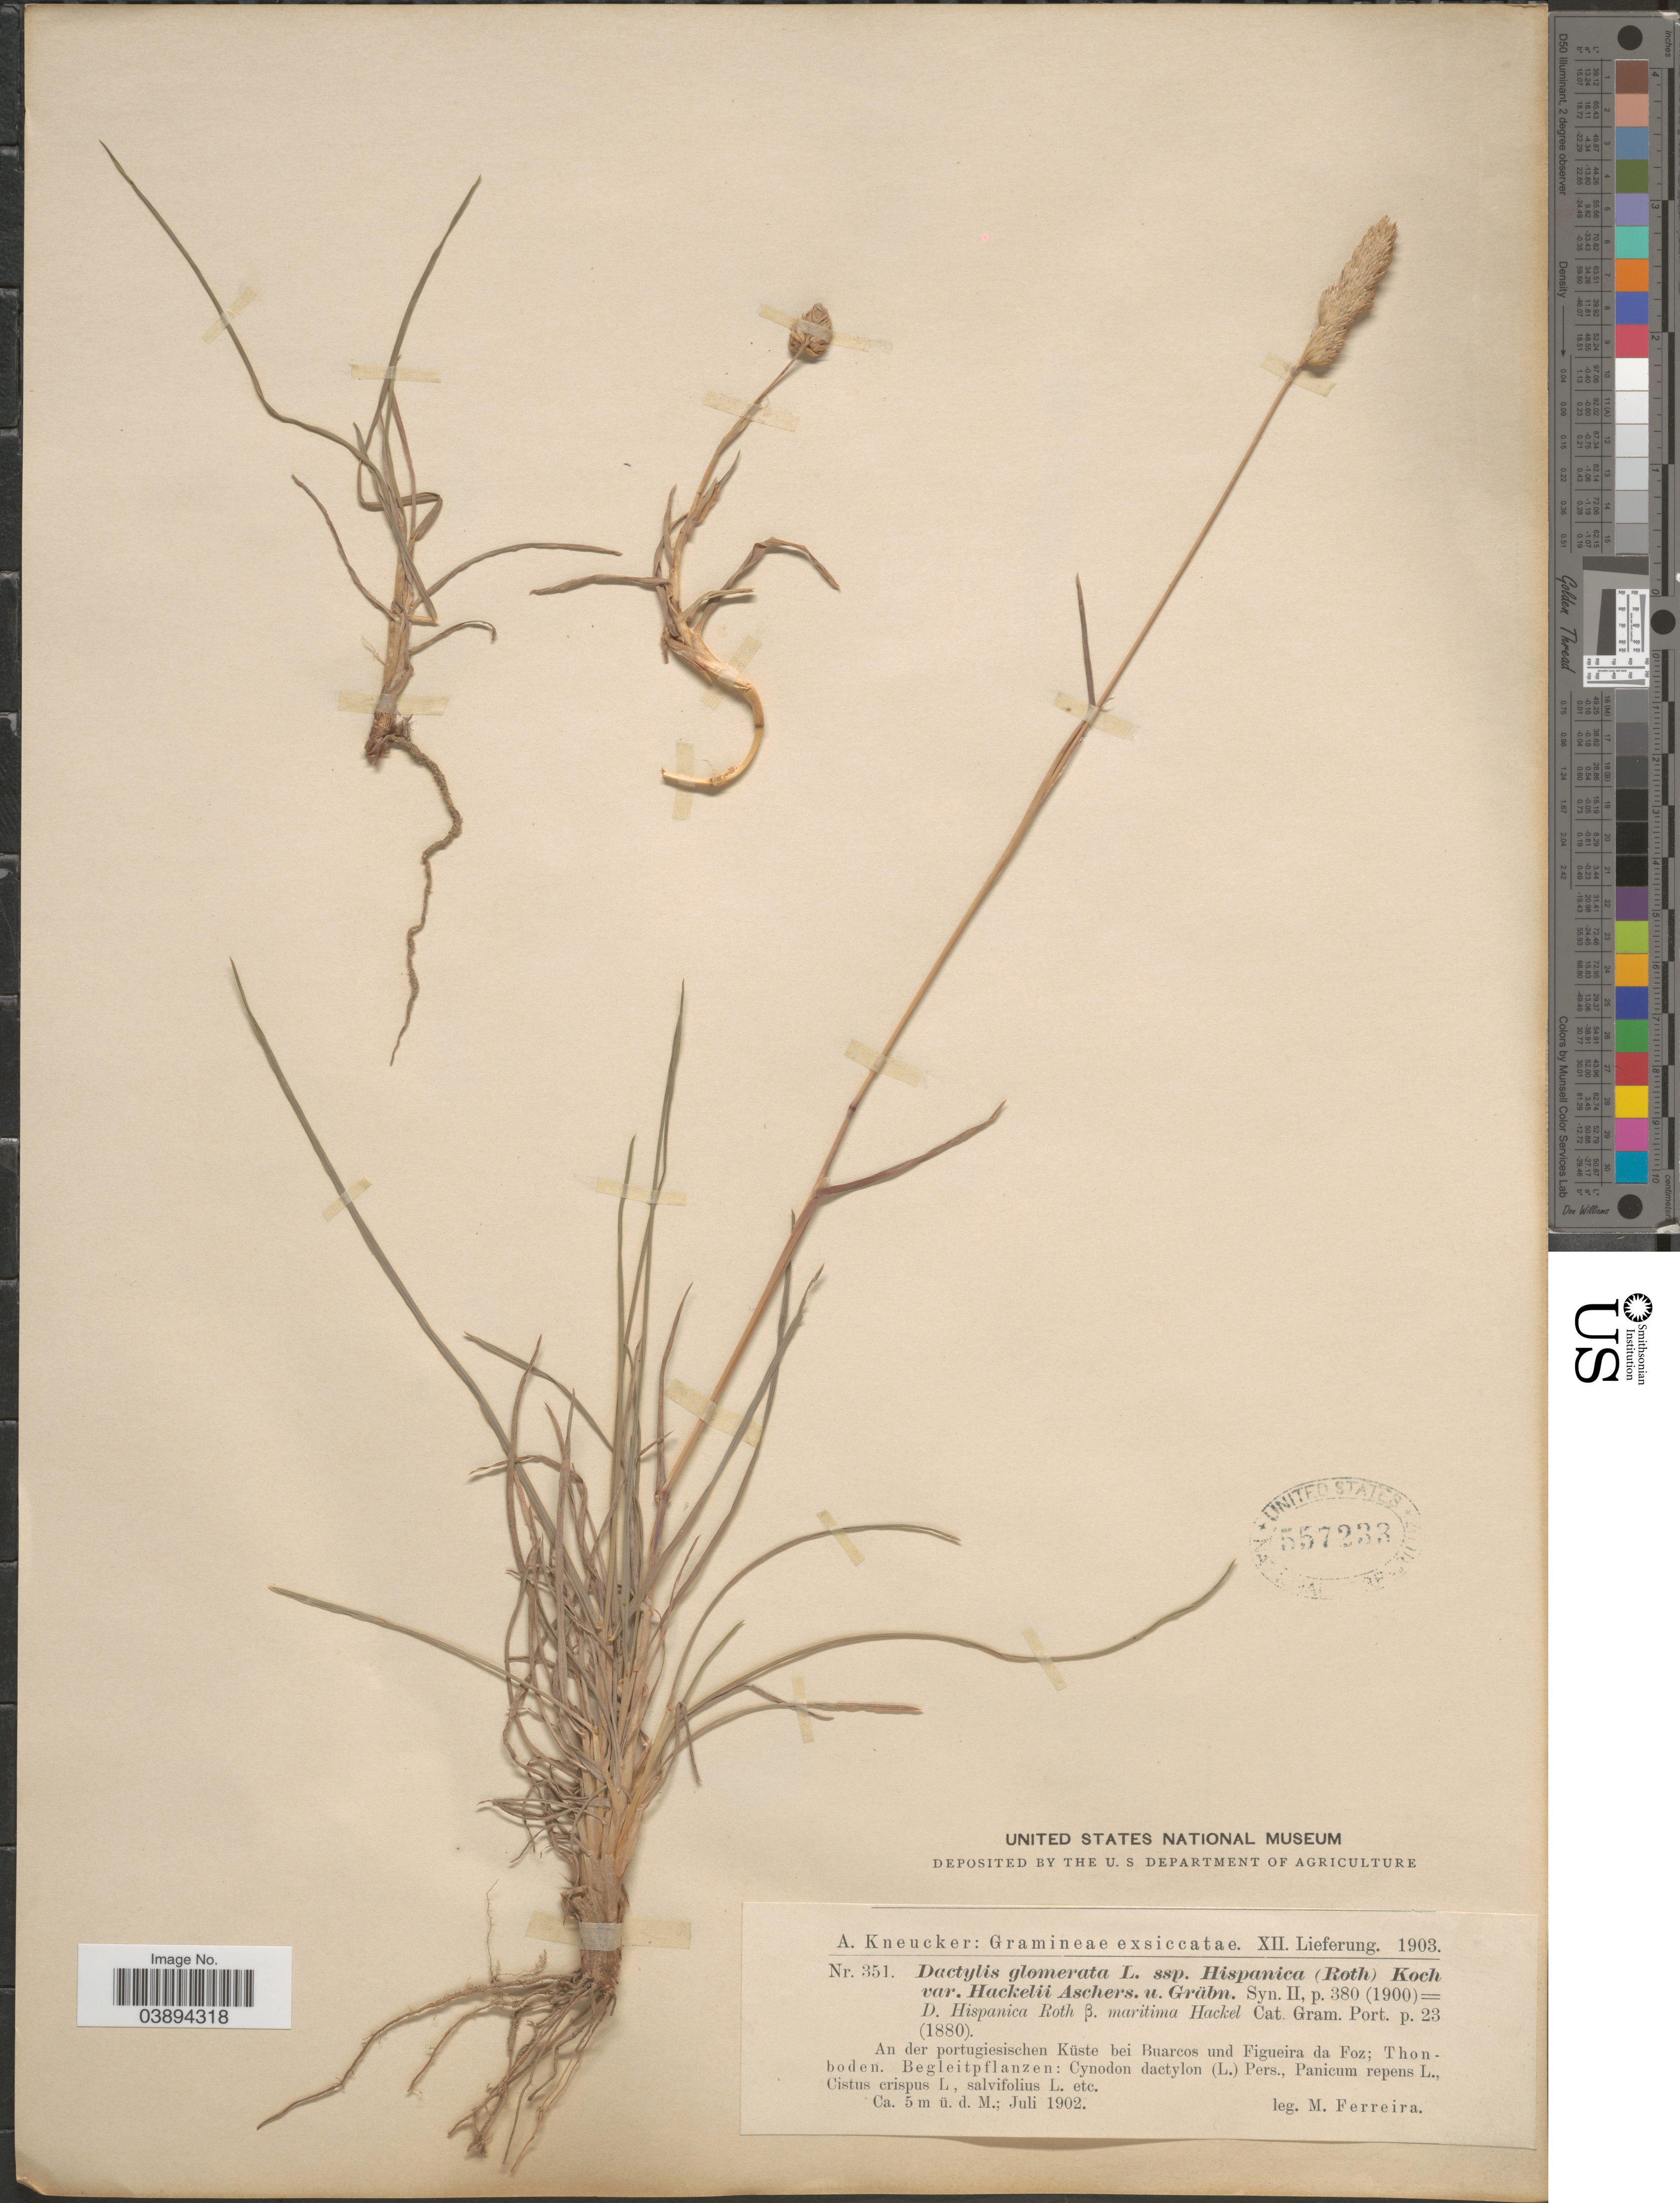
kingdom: Plantae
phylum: Tracheophyta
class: Liliopsida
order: Poales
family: Poaceae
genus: Dactylis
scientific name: Dactylis glomerata subsp. hispanica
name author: (Roth) Nyman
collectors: M. Ferreira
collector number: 351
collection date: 1902-07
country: Portugal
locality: An der portugiesischen Küste bei Buarcos und Figueira da Foz; Thonboden.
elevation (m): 5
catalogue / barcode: US 557233